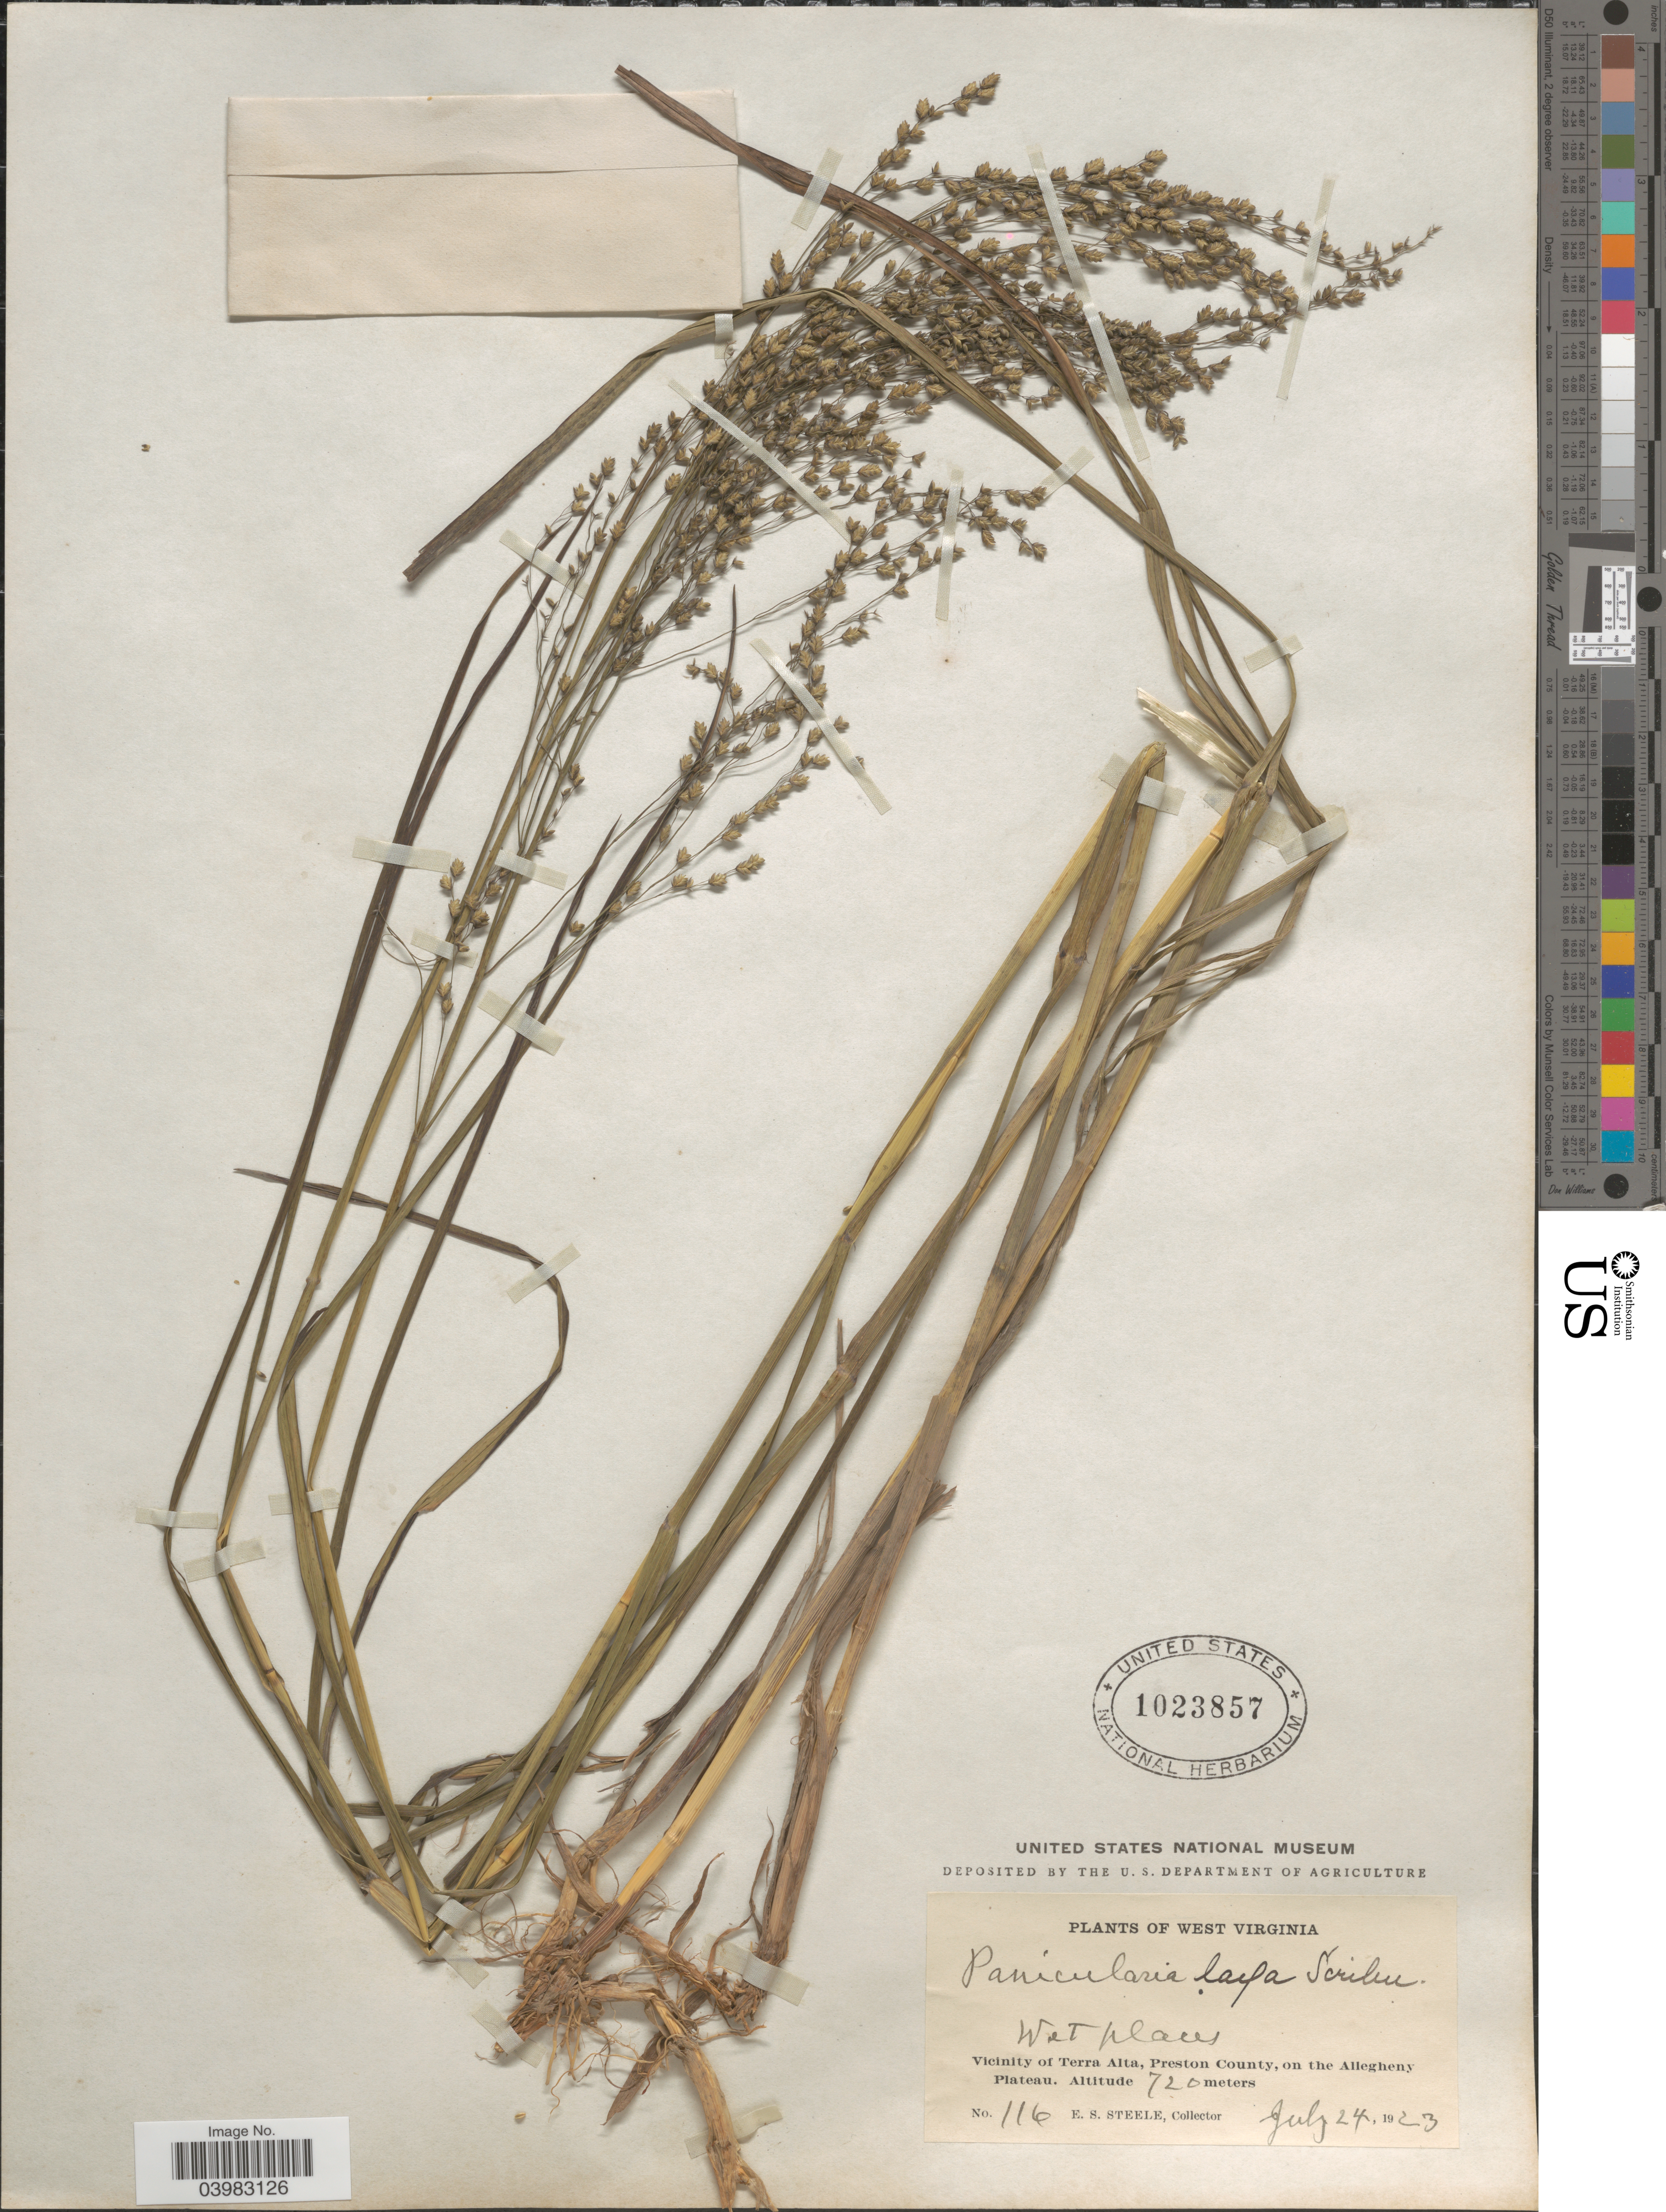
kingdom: Plantae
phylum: Tracheophyta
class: Liliopsida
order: Poales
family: Poaceae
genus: Glyceria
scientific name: Glyceria canadensis var. laxa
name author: (Scribn.) Hitchc.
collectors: E. Steele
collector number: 116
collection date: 1923-07-24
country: United States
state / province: West Virginia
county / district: Preston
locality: Vicinity of Terra Alta, Preston County, on the Allegheny Plateau.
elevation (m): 720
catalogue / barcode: US 1023857